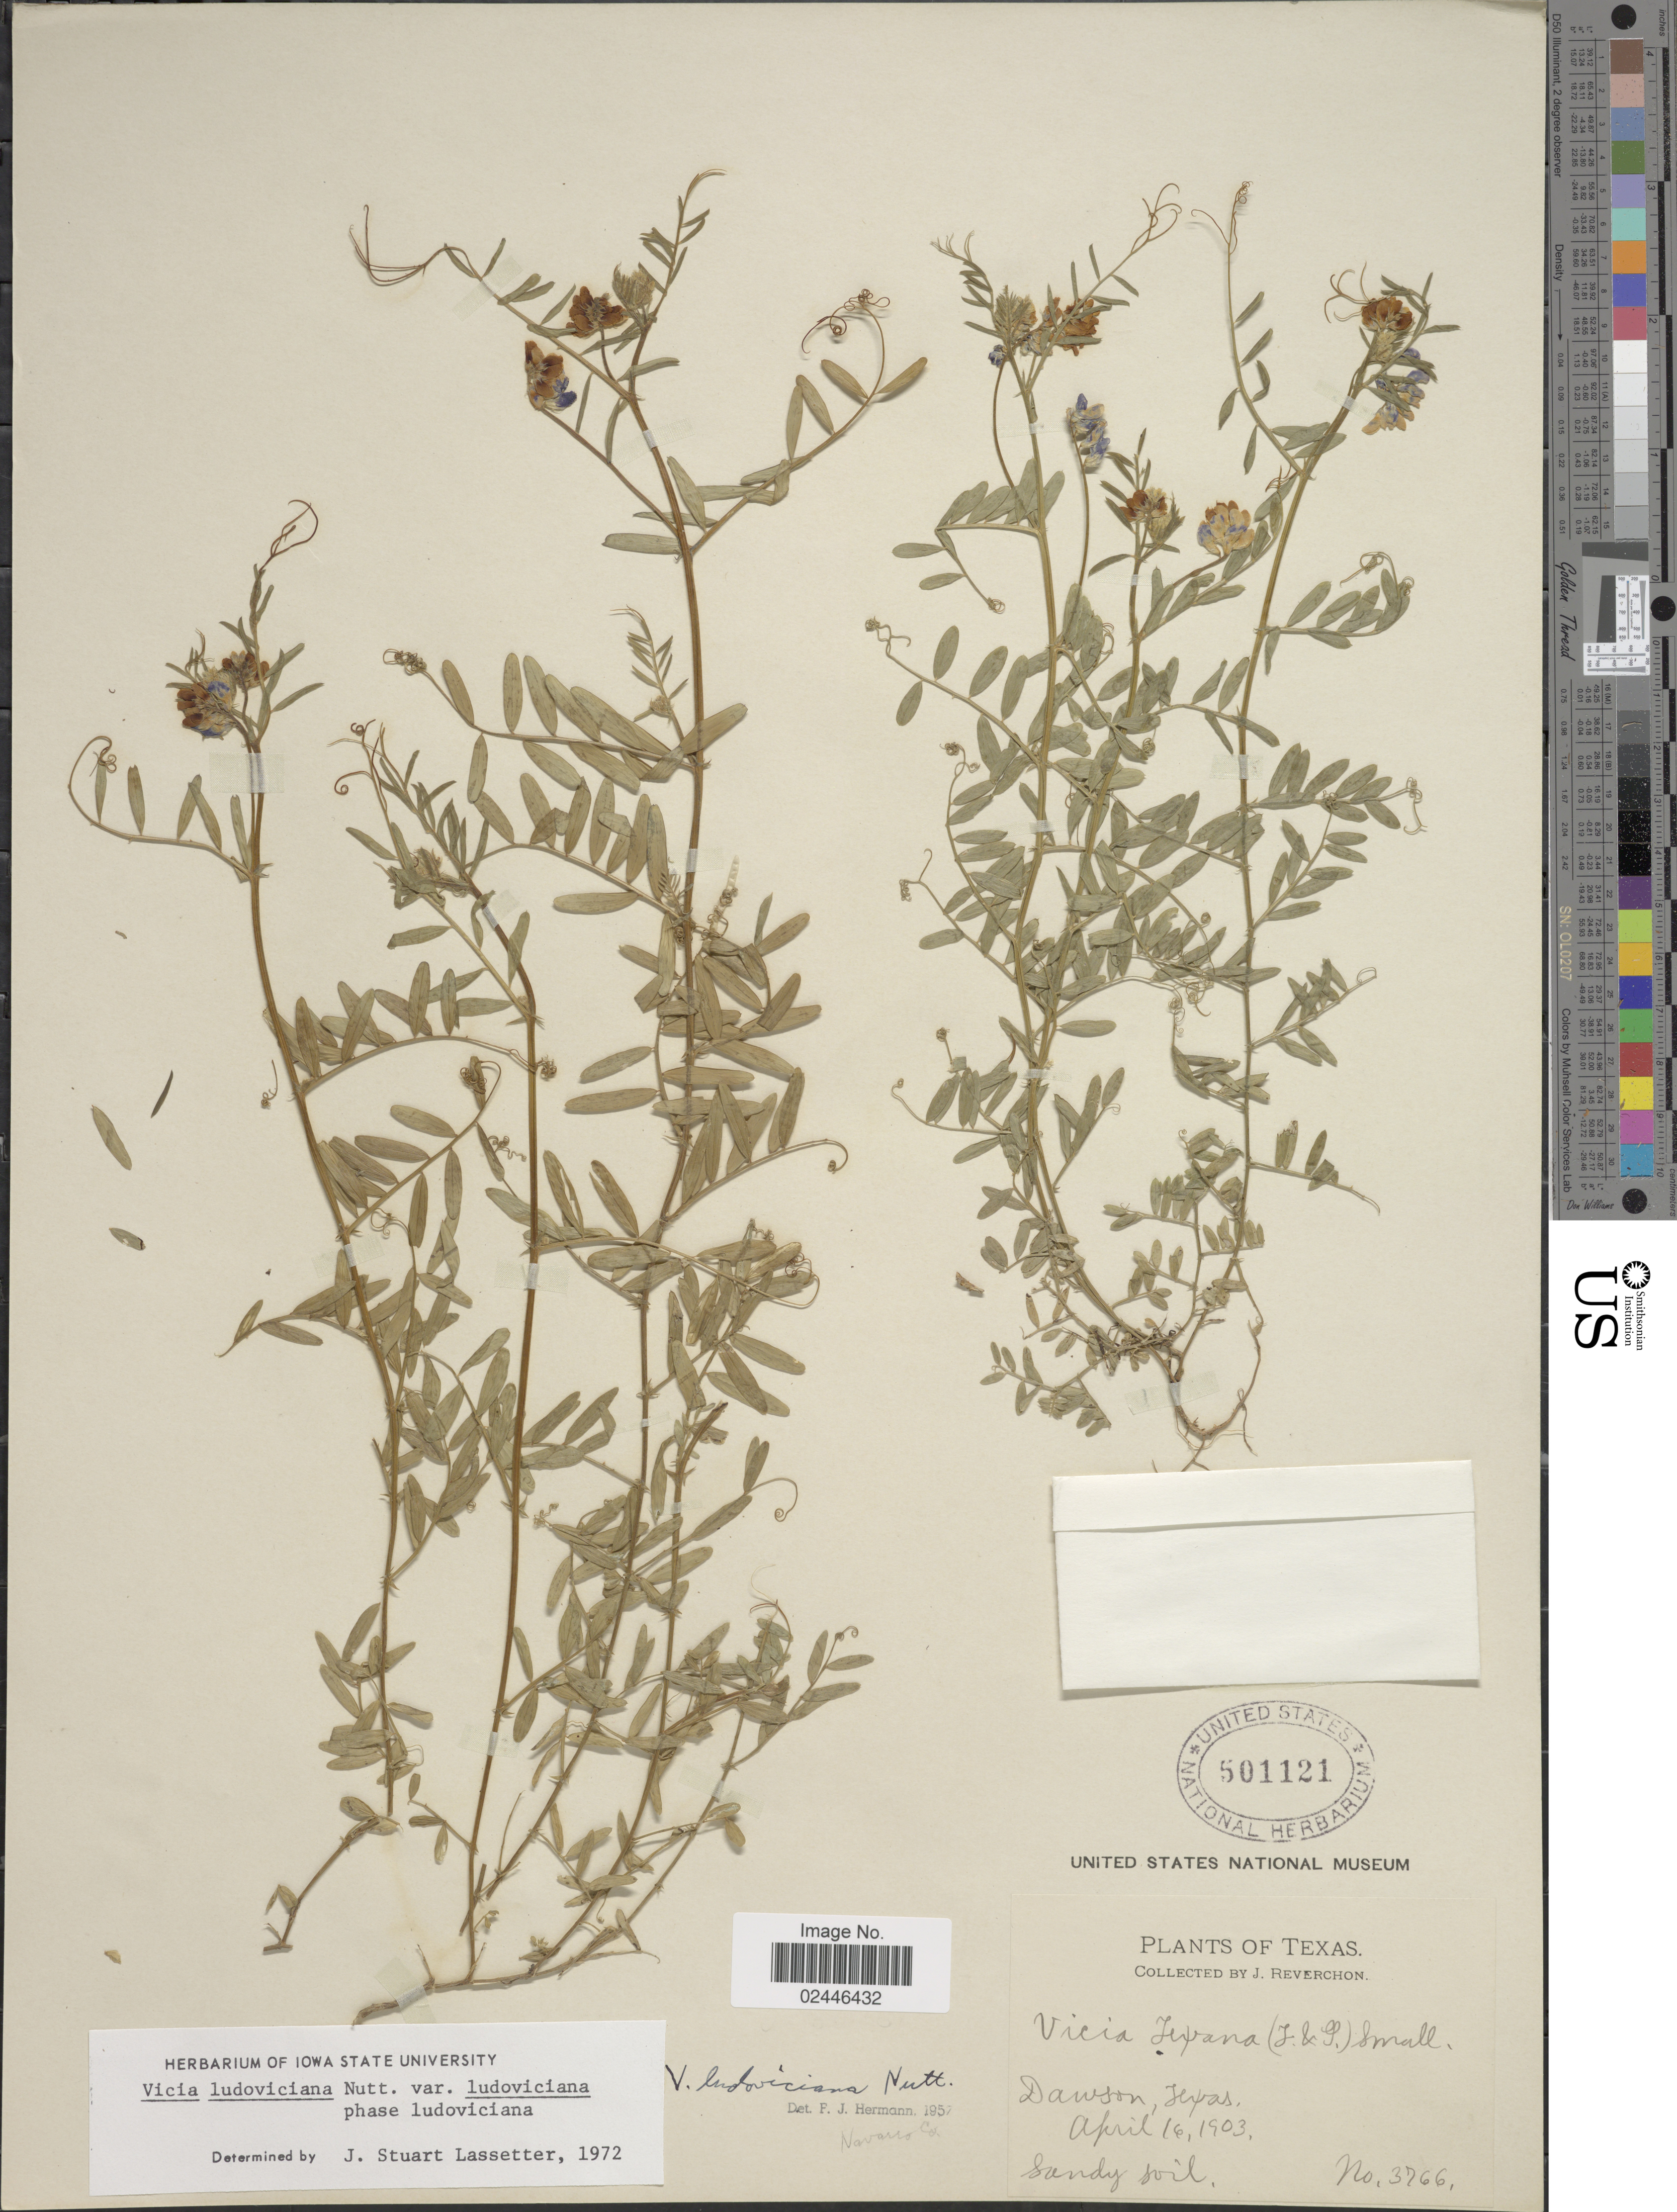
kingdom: Plantae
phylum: Tracheophyta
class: Magnoliopsida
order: Fabales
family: Fabaceae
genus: Vicia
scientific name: Vicia ludoviciana var. ludoviciana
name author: Nutt. ex Torr. & A. Gray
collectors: J. Reverchon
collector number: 3766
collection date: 1903-04-16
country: United States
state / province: Texas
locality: Dawsob, sandy soil, Navarro Co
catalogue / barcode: US 501121